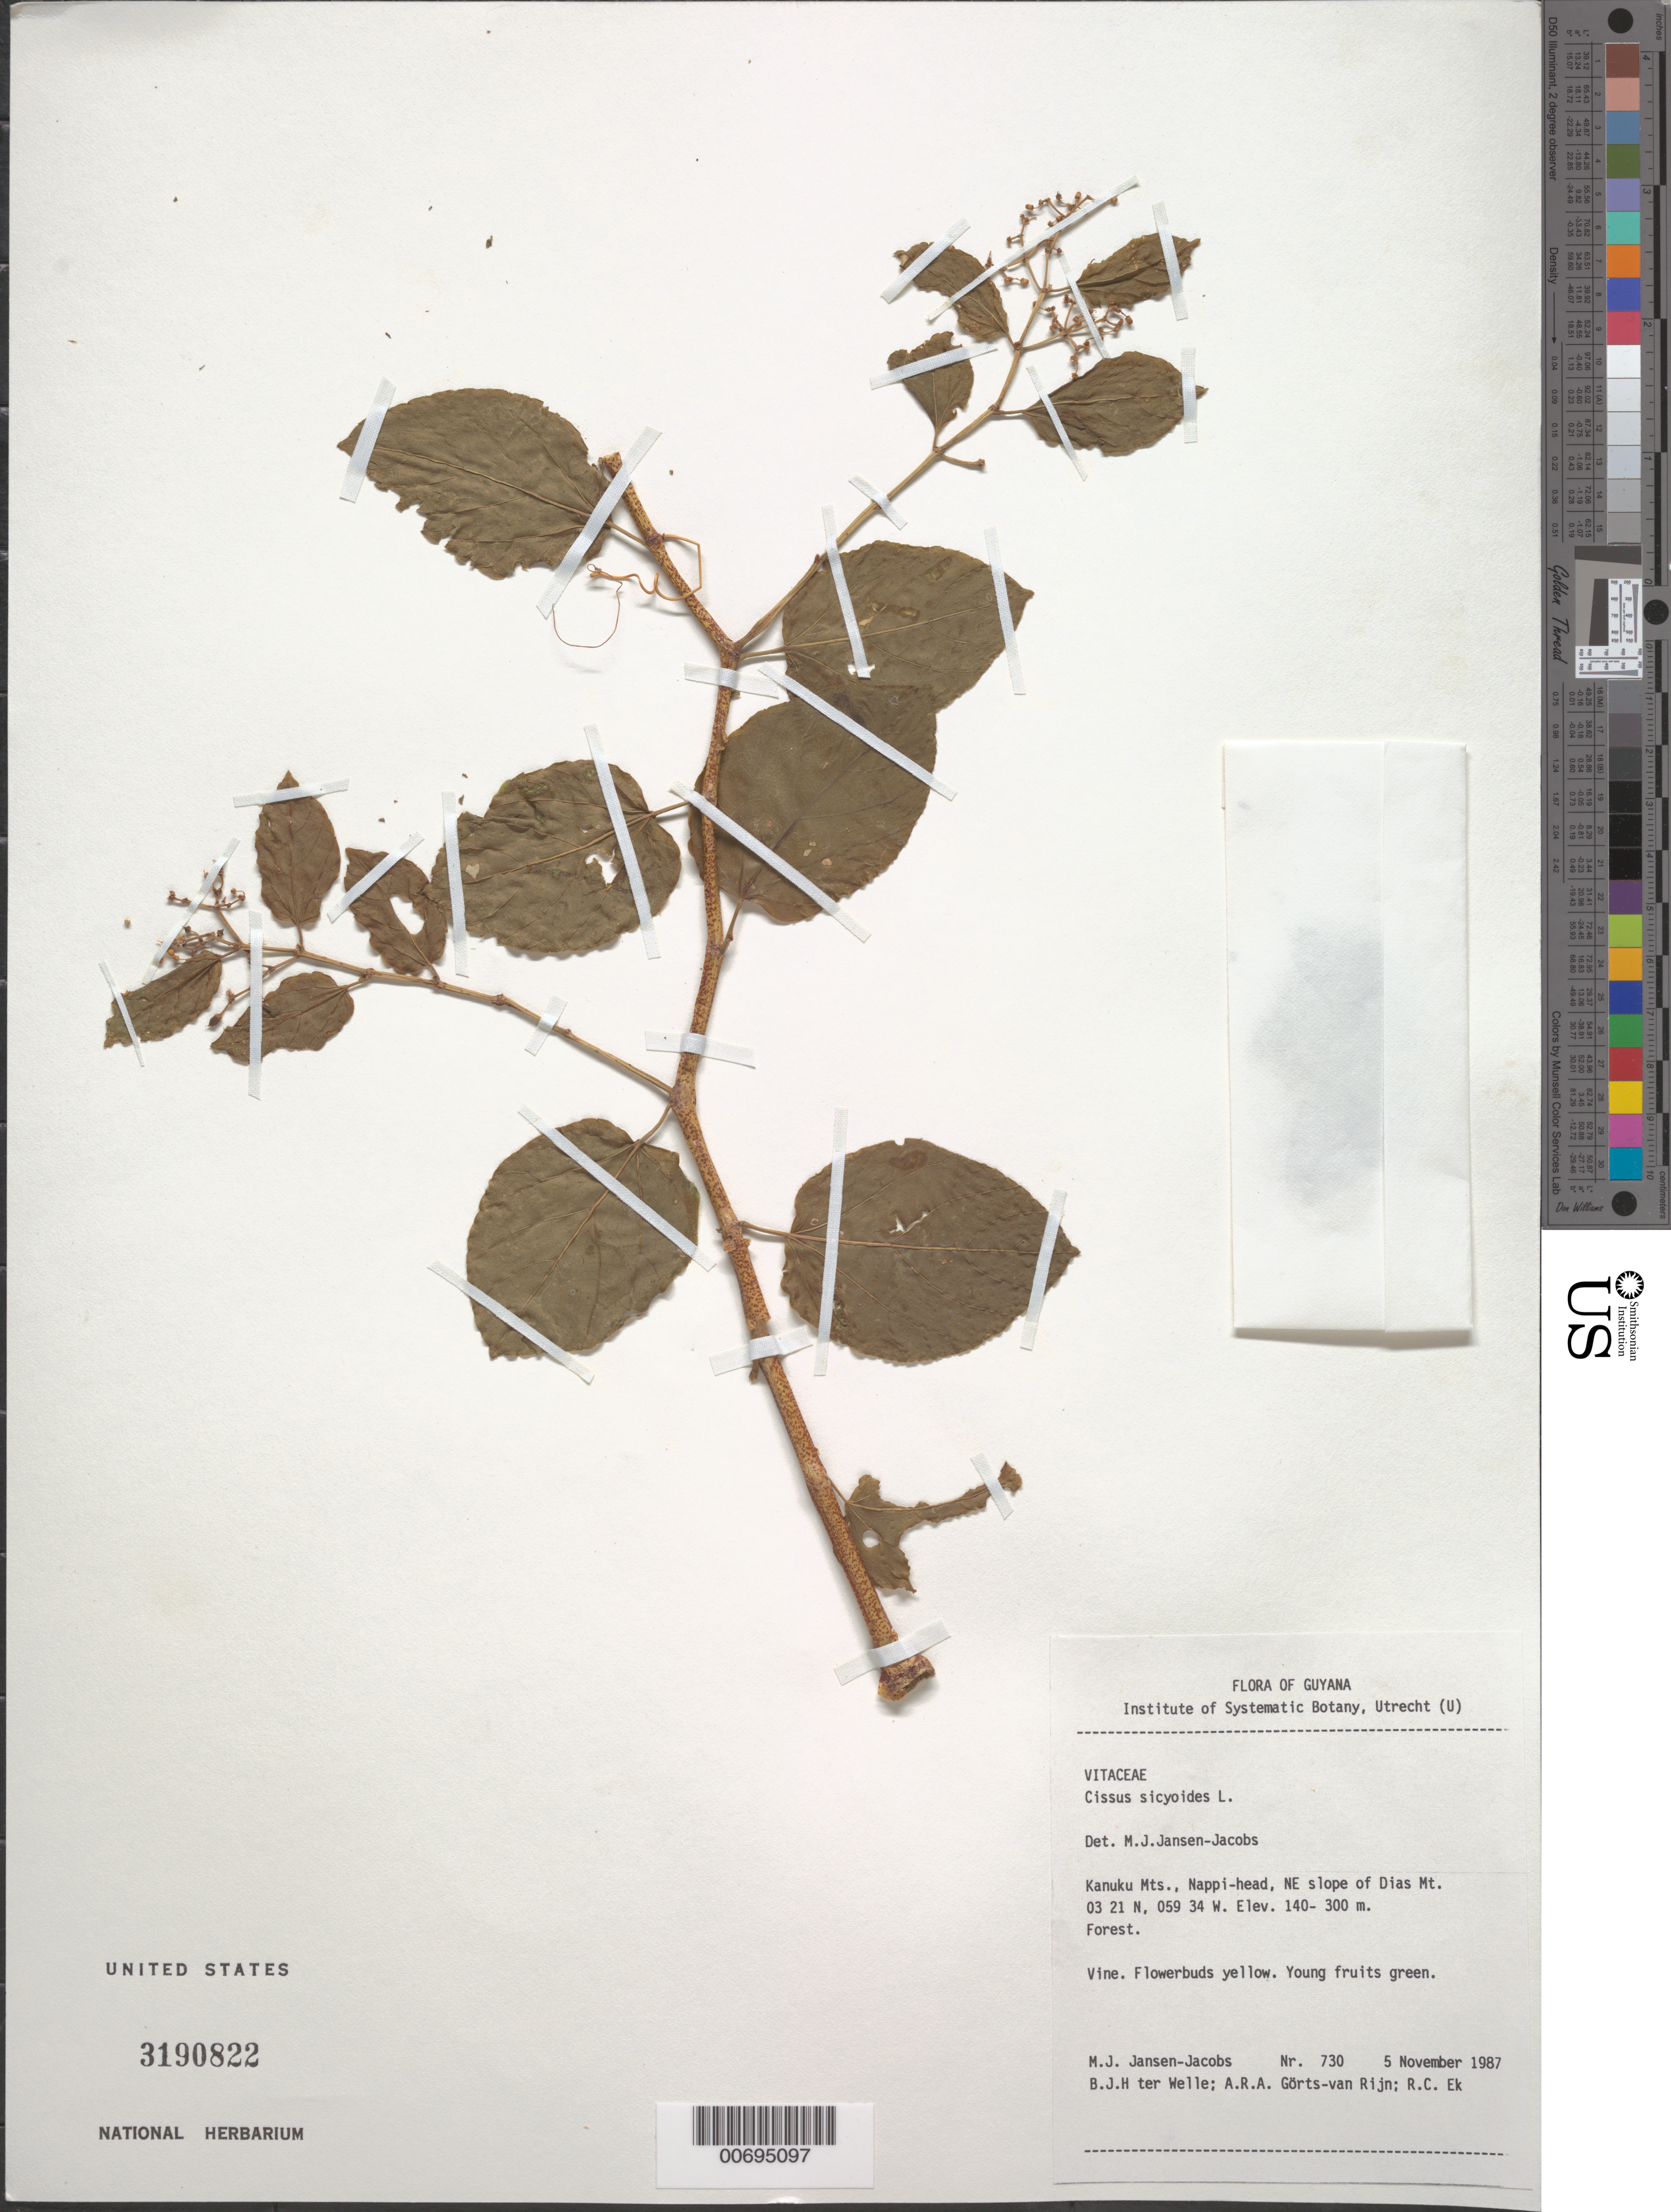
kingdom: Plantae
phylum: Tracheophyta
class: Magnoliopsida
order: Vitales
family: Vitaceae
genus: Cissus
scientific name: Cissus verticillata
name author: (L.) Nicolson & C.E. Jarvis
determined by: Jansen-Jacobs, M. J., (U), Nationaal Herbarium Nederland, Utrecht University branch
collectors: M. J. Jansen-Jacobs, B. Welle, A. .R. A. Görts-van Rijn & R. C. Ek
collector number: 730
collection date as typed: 5-Nov-87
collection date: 1987-11-05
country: Guyana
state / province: U. Takutu-U. Essequibo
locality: Kanuku Mts., Nappi Head, NE slope of Dias Mt.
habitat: Forest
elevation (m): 140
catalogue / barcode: US 3190822